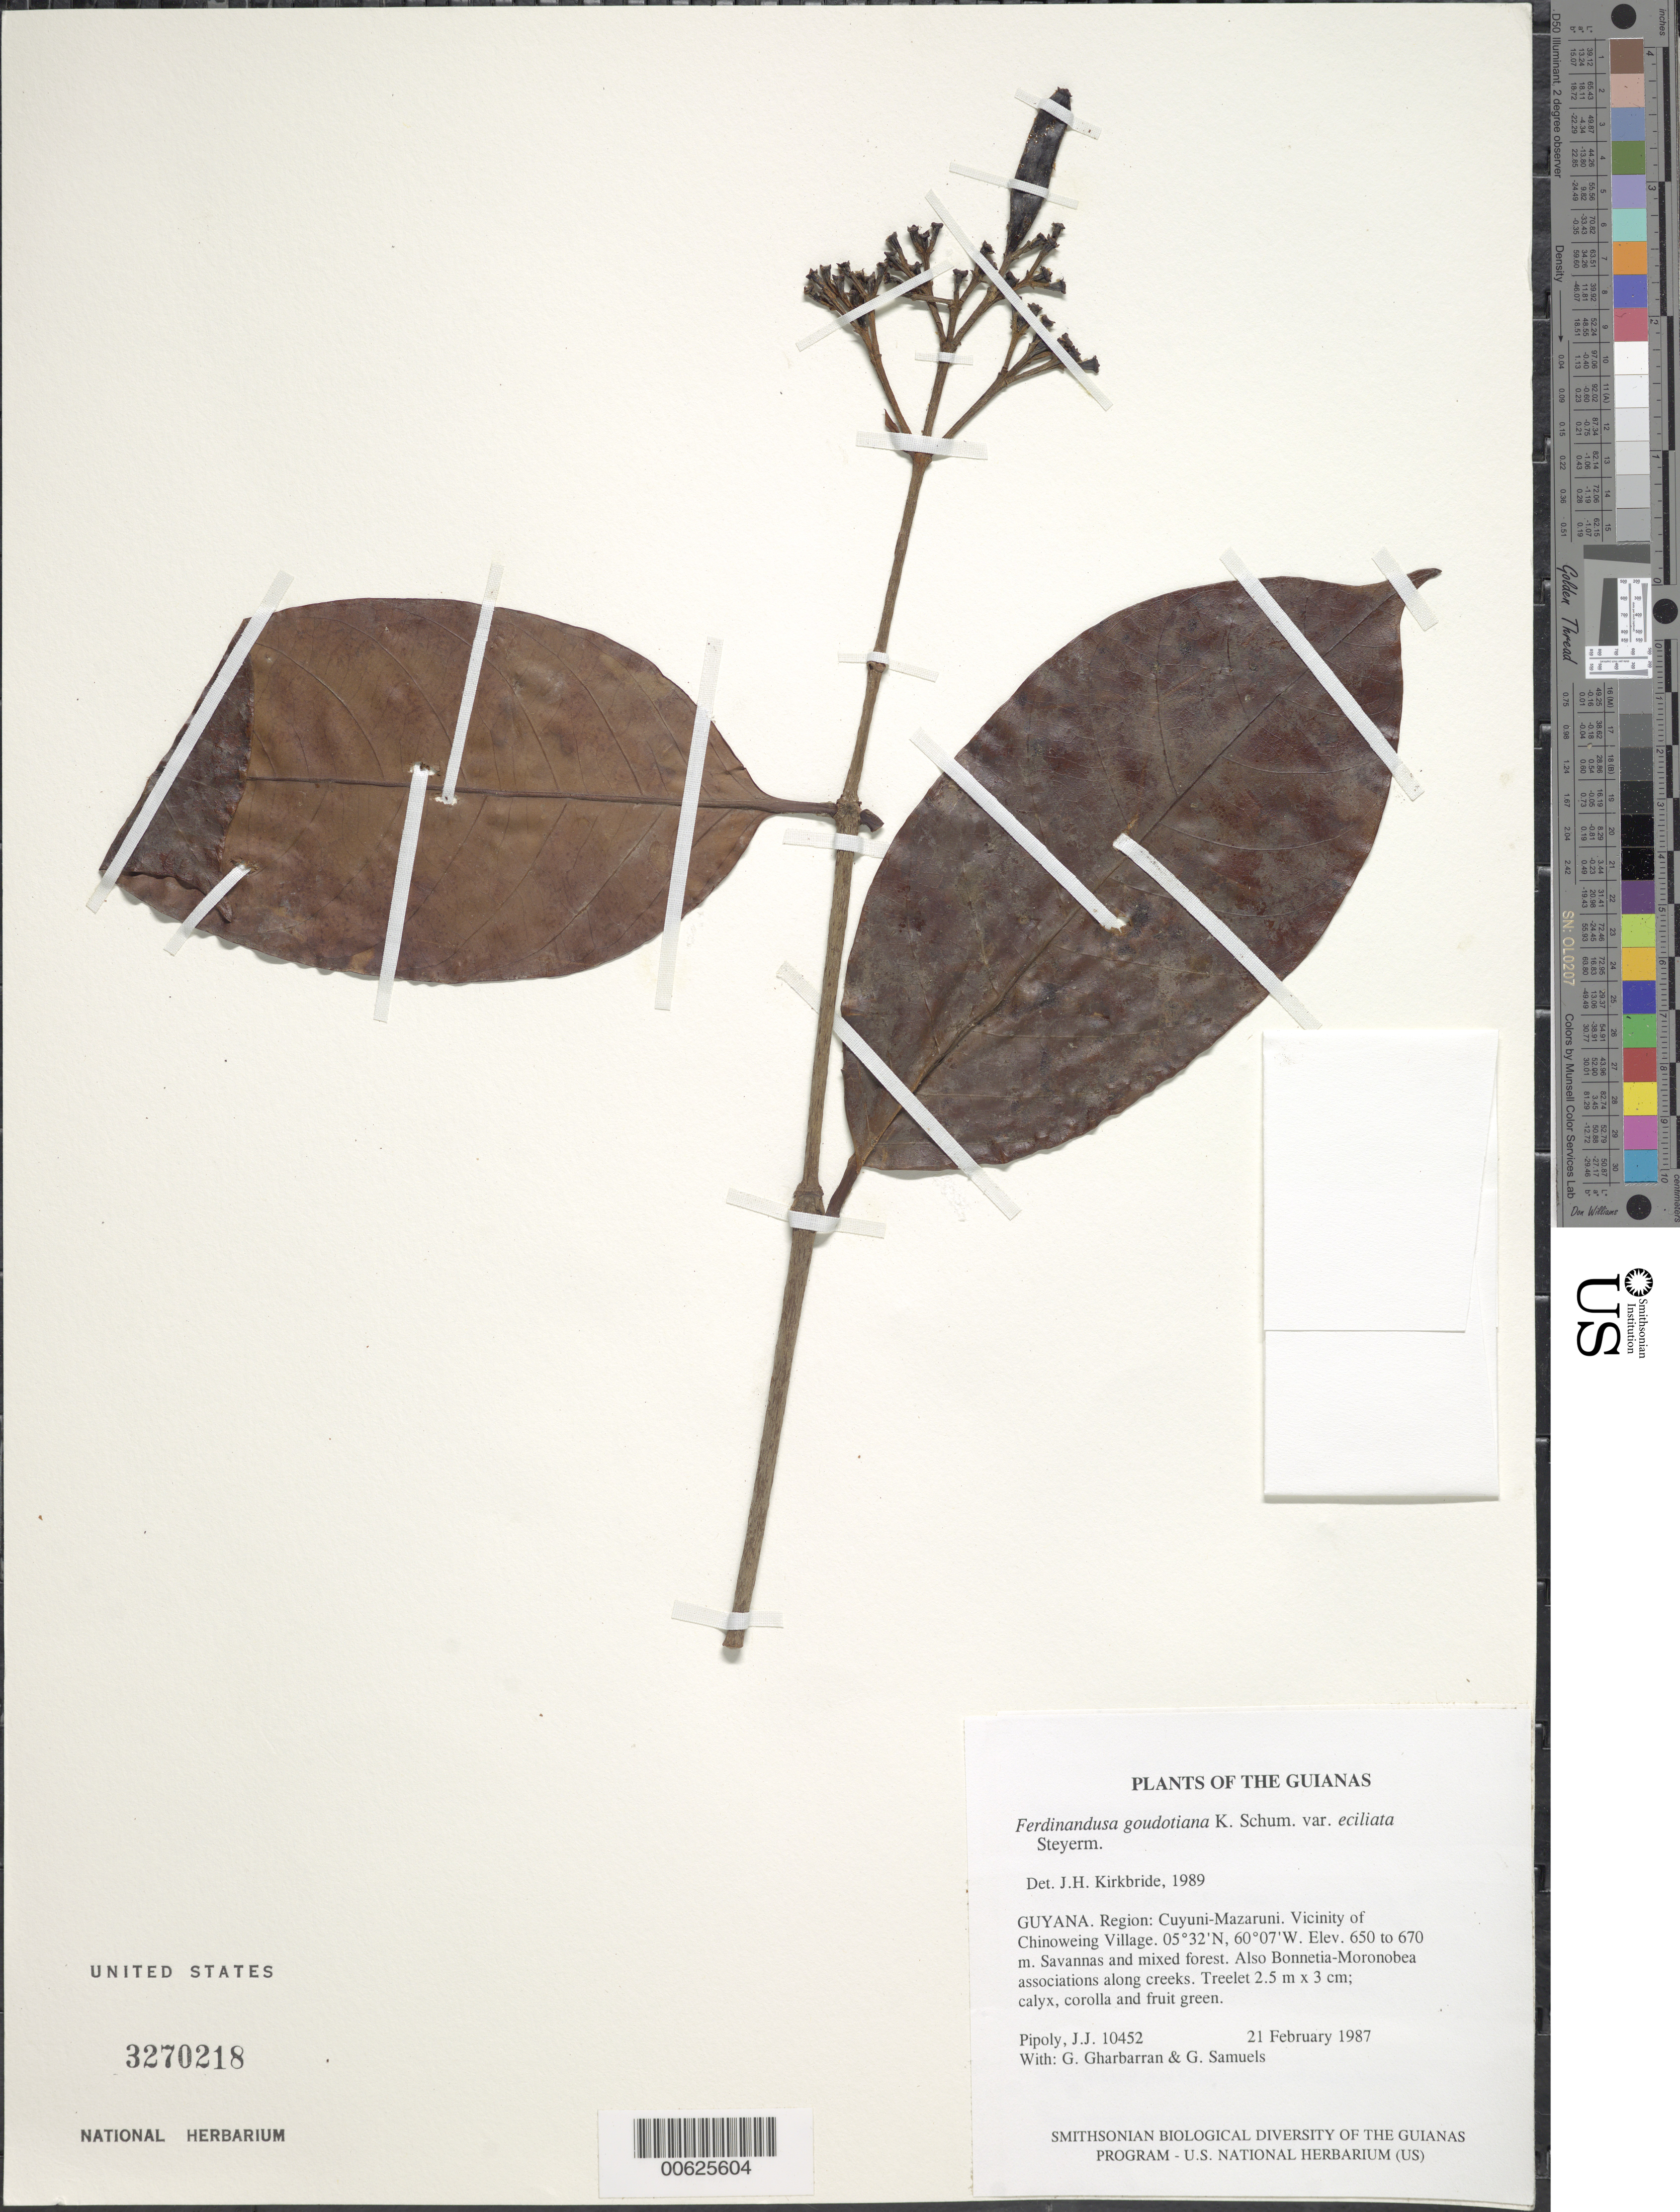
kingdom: Plantae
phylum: Tracheophyta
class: Magnoliopsida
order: Gentianales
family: Rubiaceae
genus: Ferdinandusa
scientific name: Ferdinandusa goudotiana var. eciliata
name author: Steyerm.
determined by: Kirkbride, J. H.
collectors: J. J. Pipoly, G. Gharbarran & G. Samuels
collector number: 10452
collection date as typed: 21 February 1987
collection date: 1987-02-21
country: Guyana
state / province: Cuyuni-Mazaruni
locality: Vicinity of Chinoweing Village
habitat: Savannas and mixed forest. Also Bonnetia-Moronobea associations along creeks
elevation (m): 650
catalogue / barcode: US 3270218